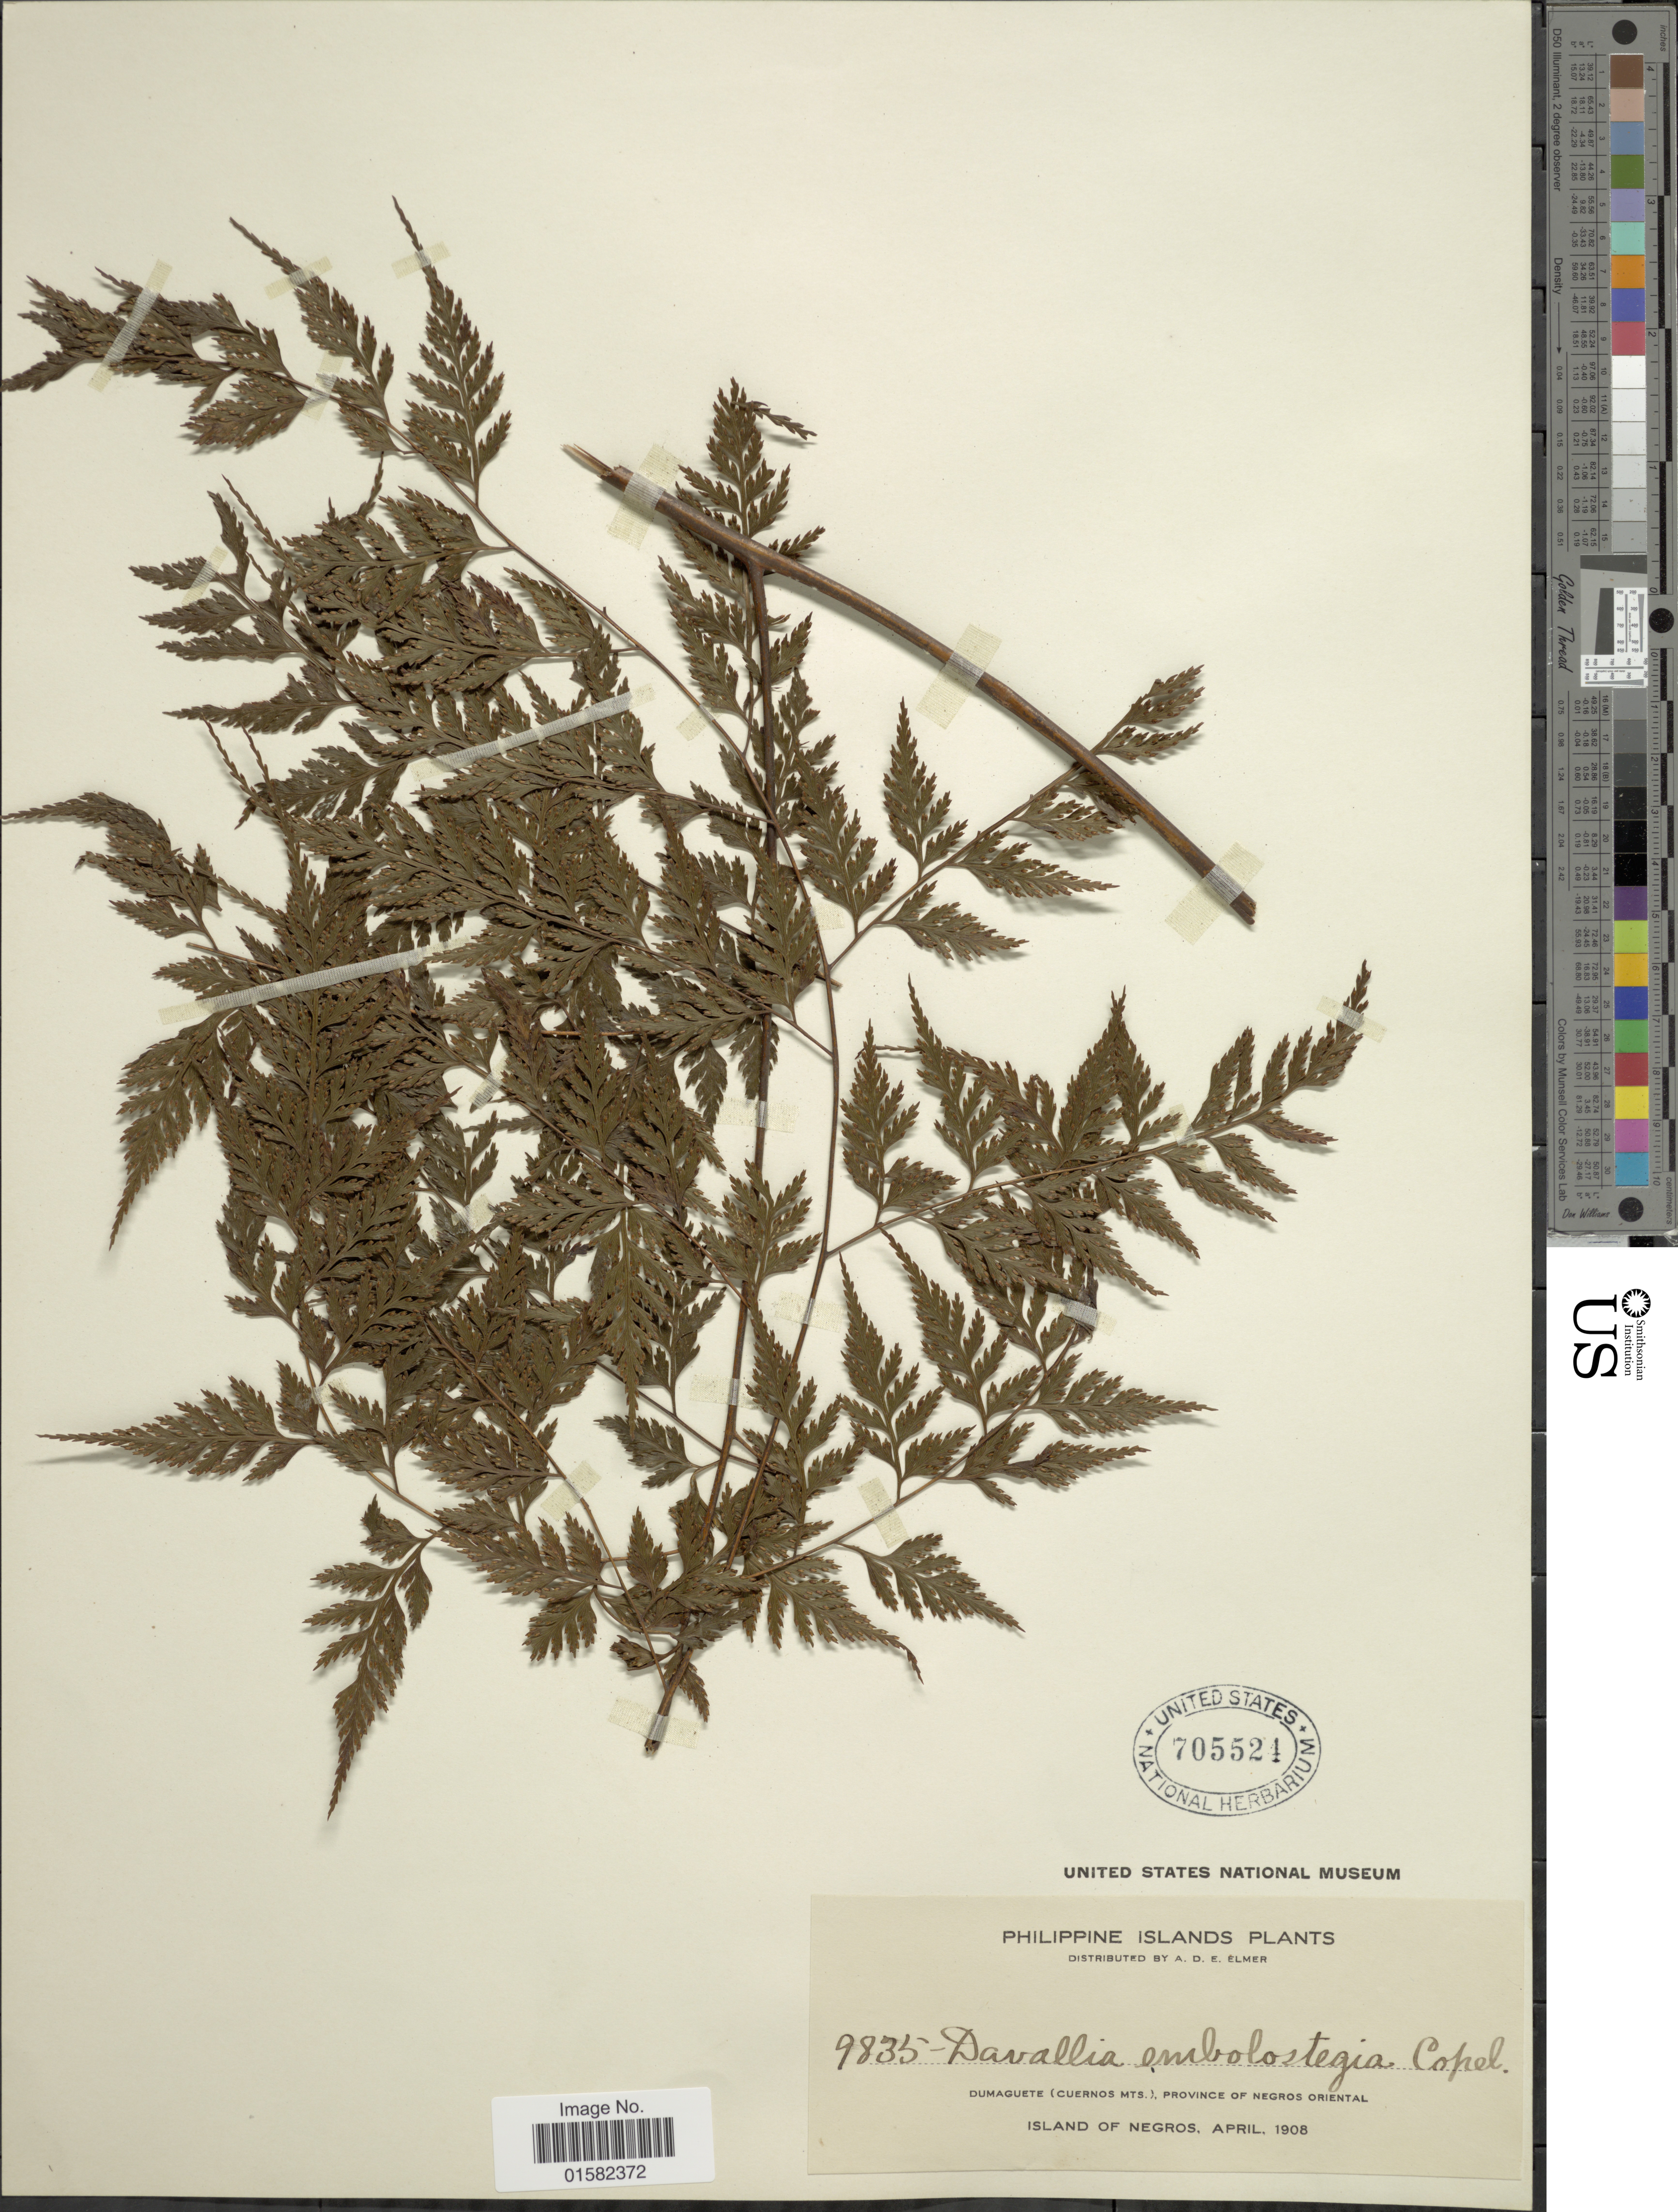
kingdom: Plantae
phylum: Tracheophyta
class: Polypodiopsida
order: Polypodiales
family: Davalliaceae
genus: Wibelia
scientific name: Wibelia embolostegia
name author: (Colla) M. Kato & Tsutsumi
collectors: A. D. E. Elmer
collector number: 9835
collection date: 1908-04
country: Philippines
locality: Dumaguete (Cuernos Mts.), province of Negros Oriental, Island of Negros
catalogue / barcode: US 705524